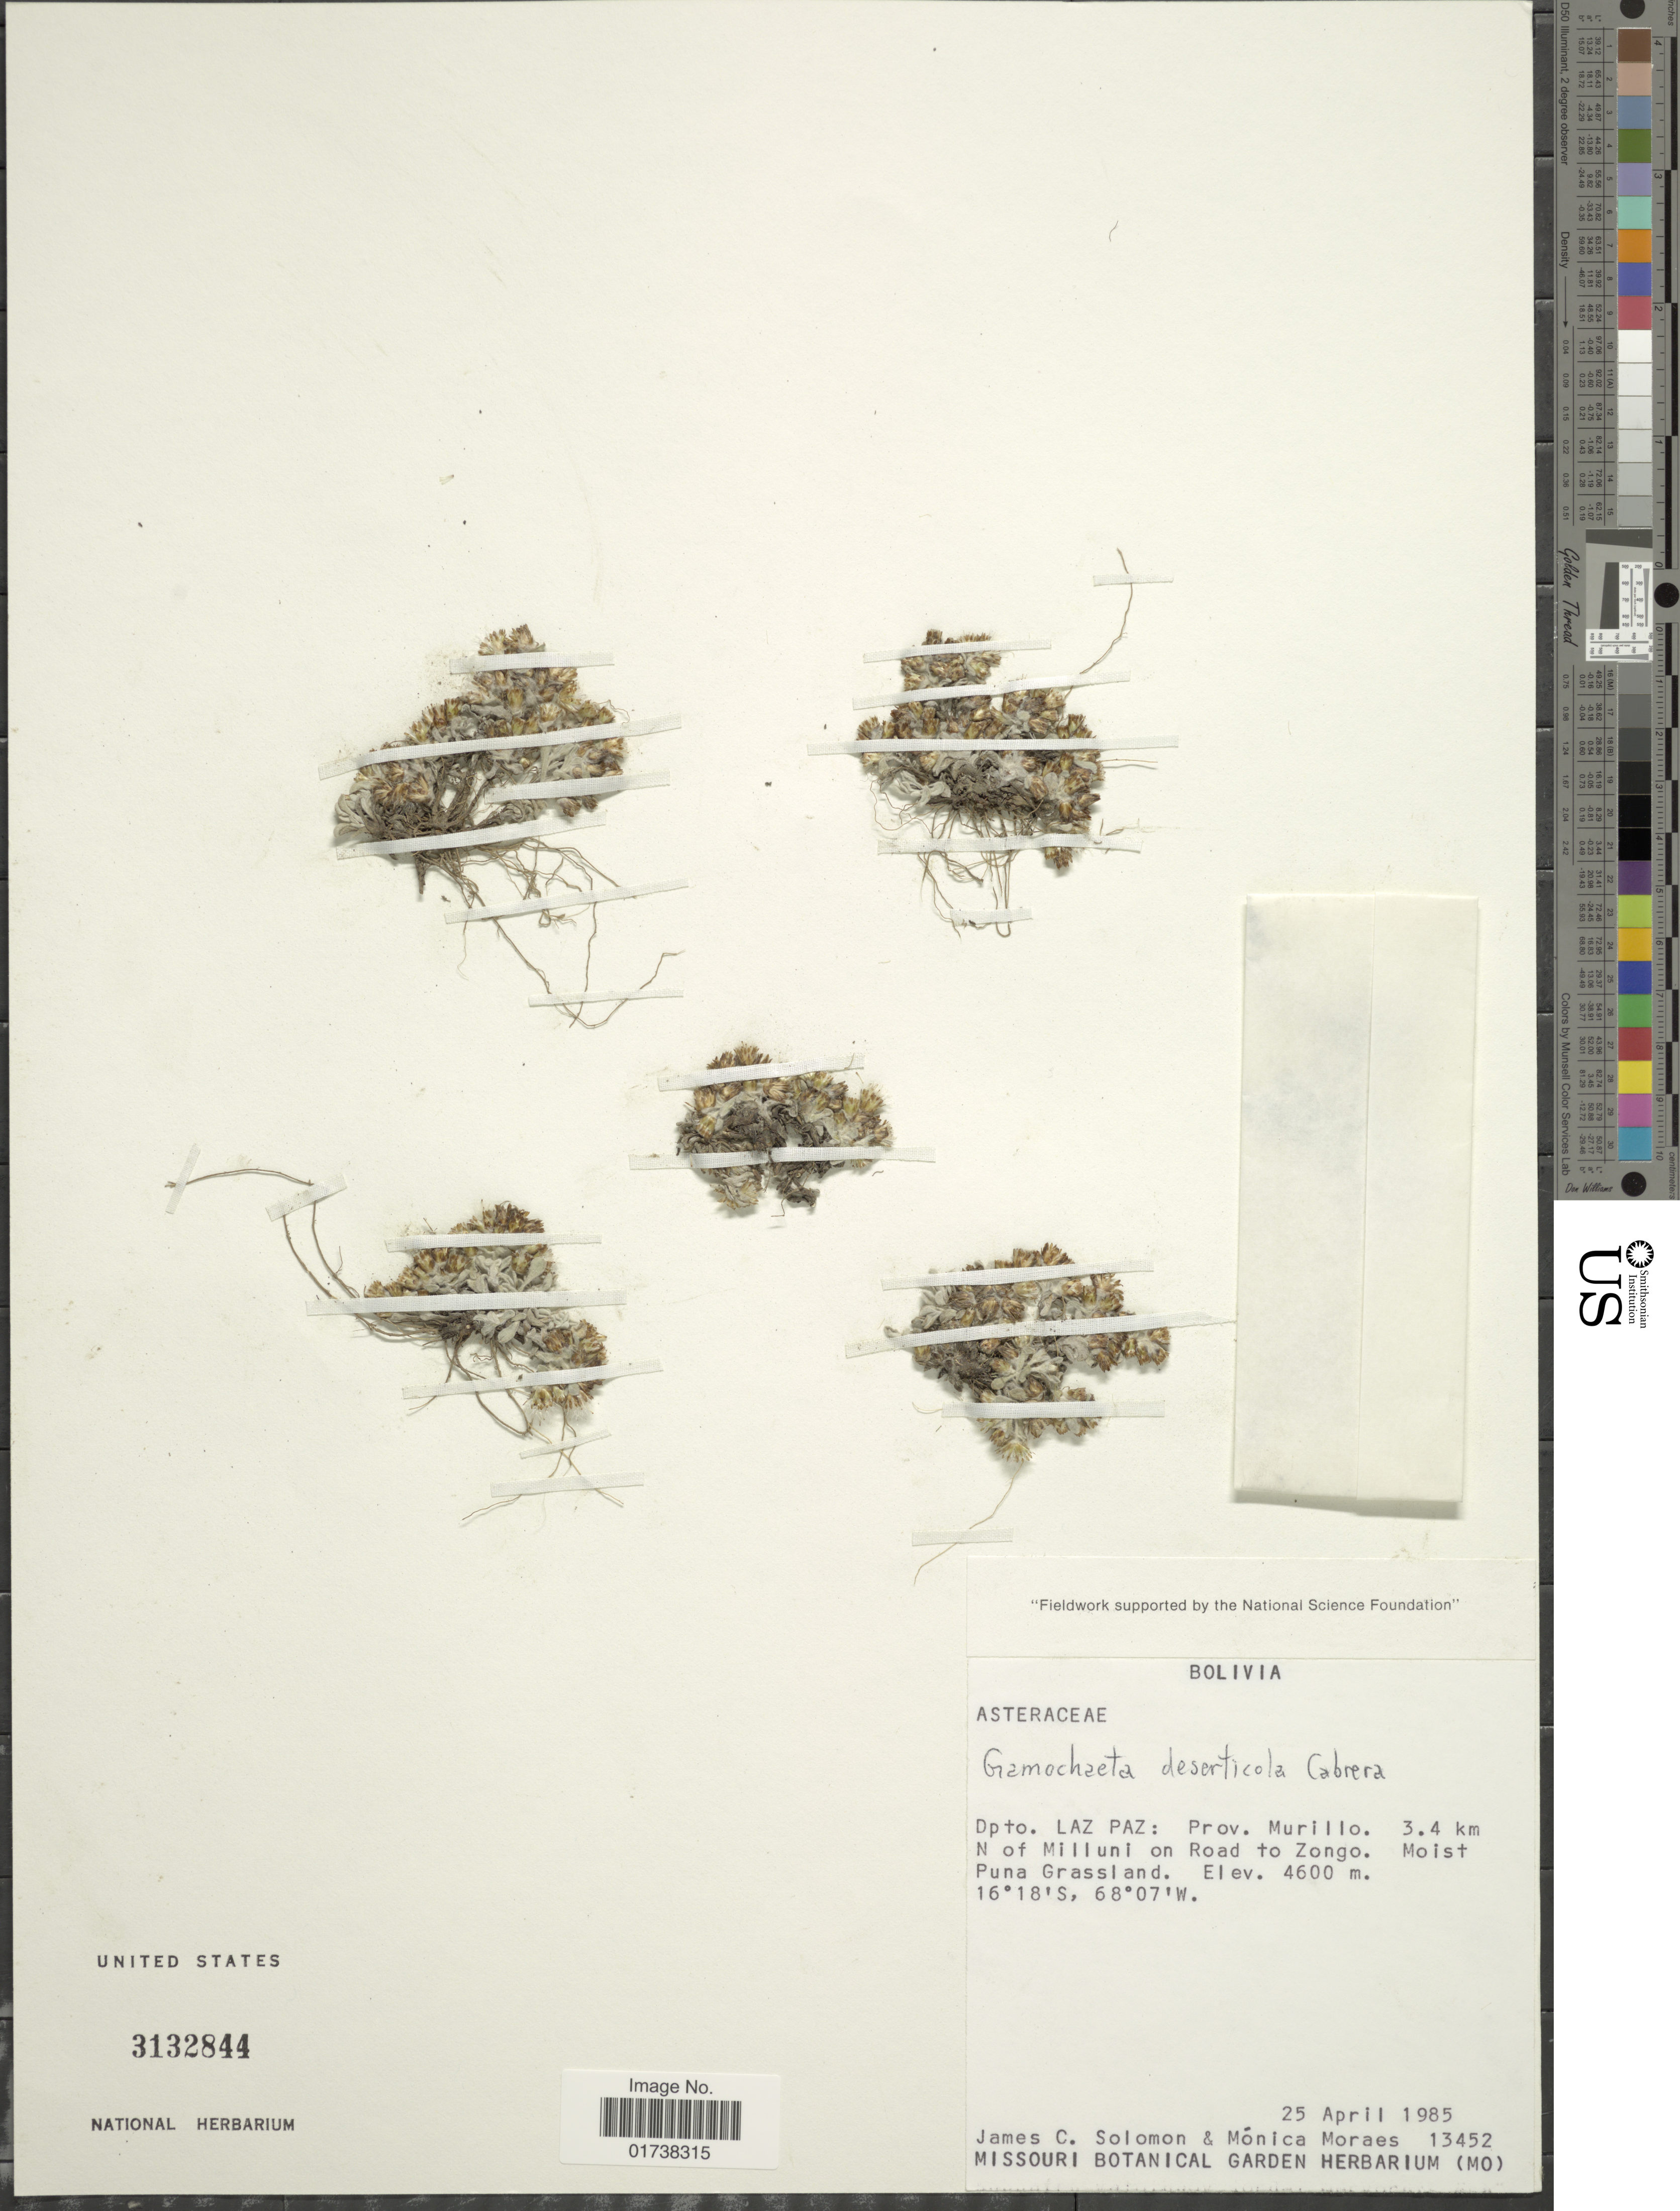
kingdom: Plantae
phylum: Tracheophyta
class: Magnoliopsida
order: Asterales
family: Asteraceae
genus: Gamochaeta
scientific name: Gamochaeta deserticola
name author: Cabrera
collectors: J. C. Solomon & M. Moraes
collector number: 13452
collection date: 1985-04-25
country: Bolivia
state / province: La Paz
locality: Dpto. La Paz: Prov. Murillo, 3.4 km N of Milluni on Road to Zongo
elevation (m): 4600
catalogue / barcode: US 3132844